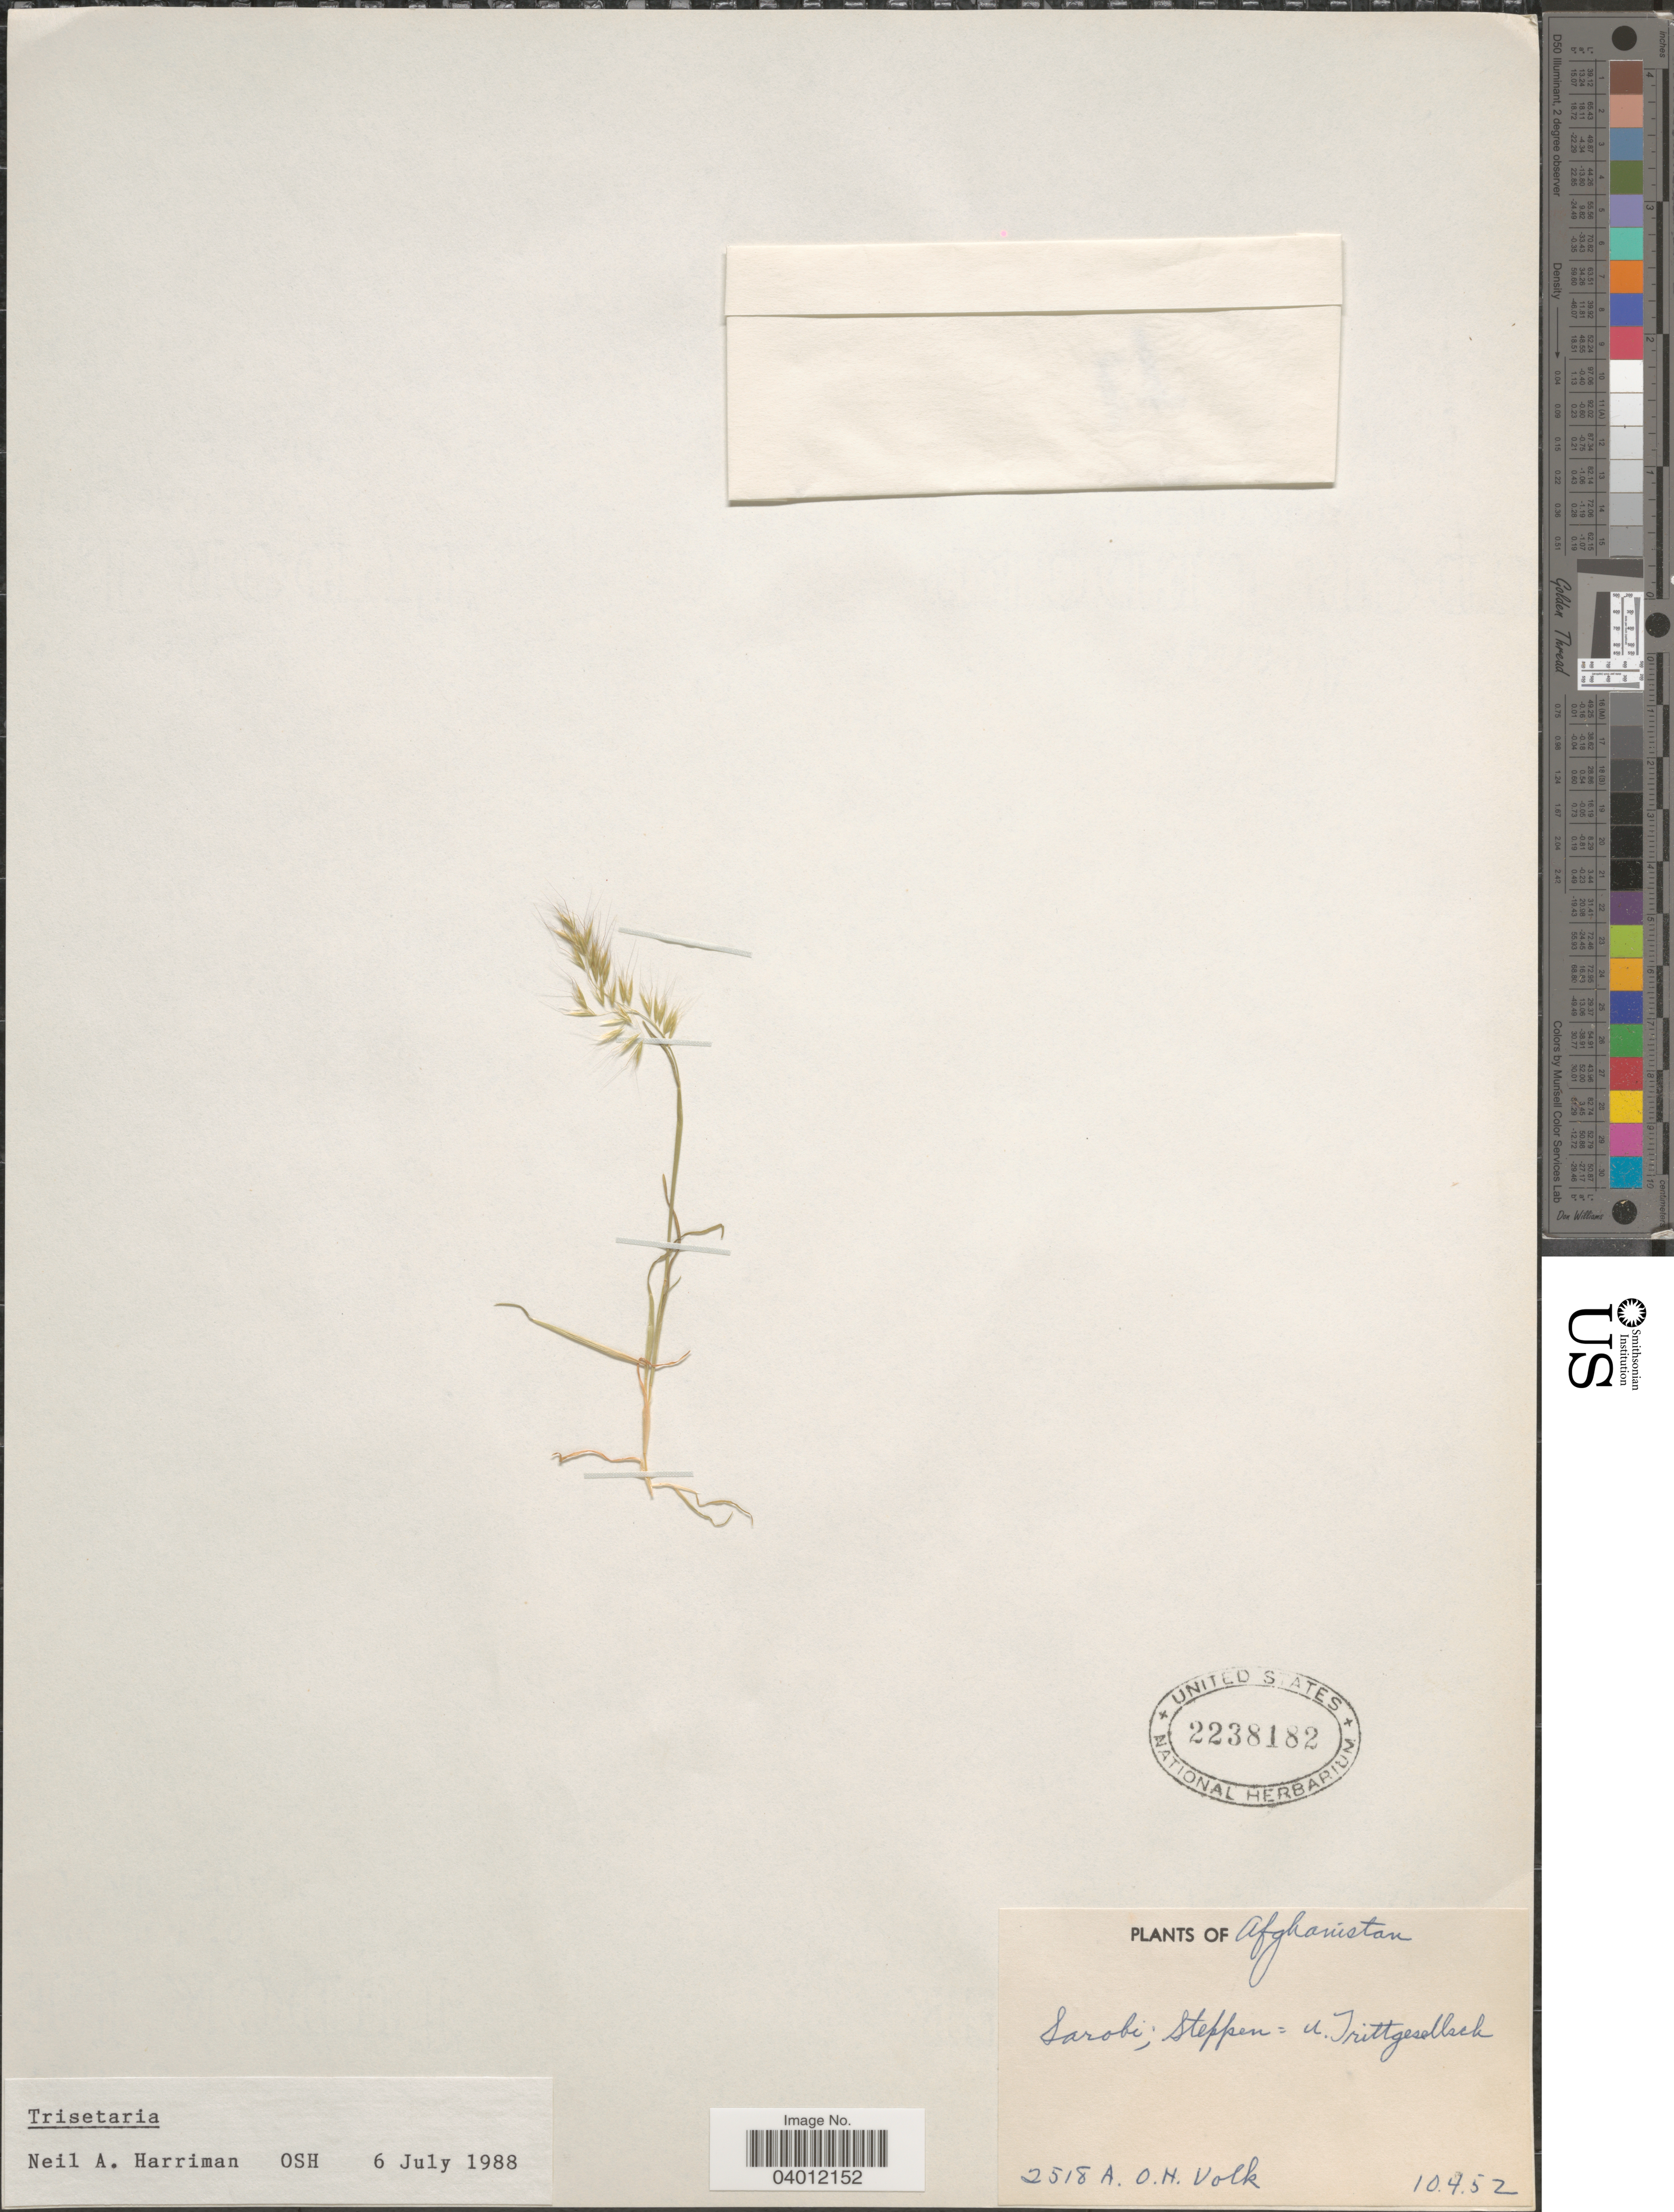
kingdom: Plantae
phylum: Tracheophyta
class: Liliopsida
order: Poales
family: Poaceae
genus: Trisetaria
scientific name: Trisetaria sp.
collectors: O. Volk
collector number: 2518A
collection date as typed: Transcribed d/m/y: 10/4/52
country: Afghanistan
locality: Sarobi; Steppen.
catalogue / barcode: US 2238182